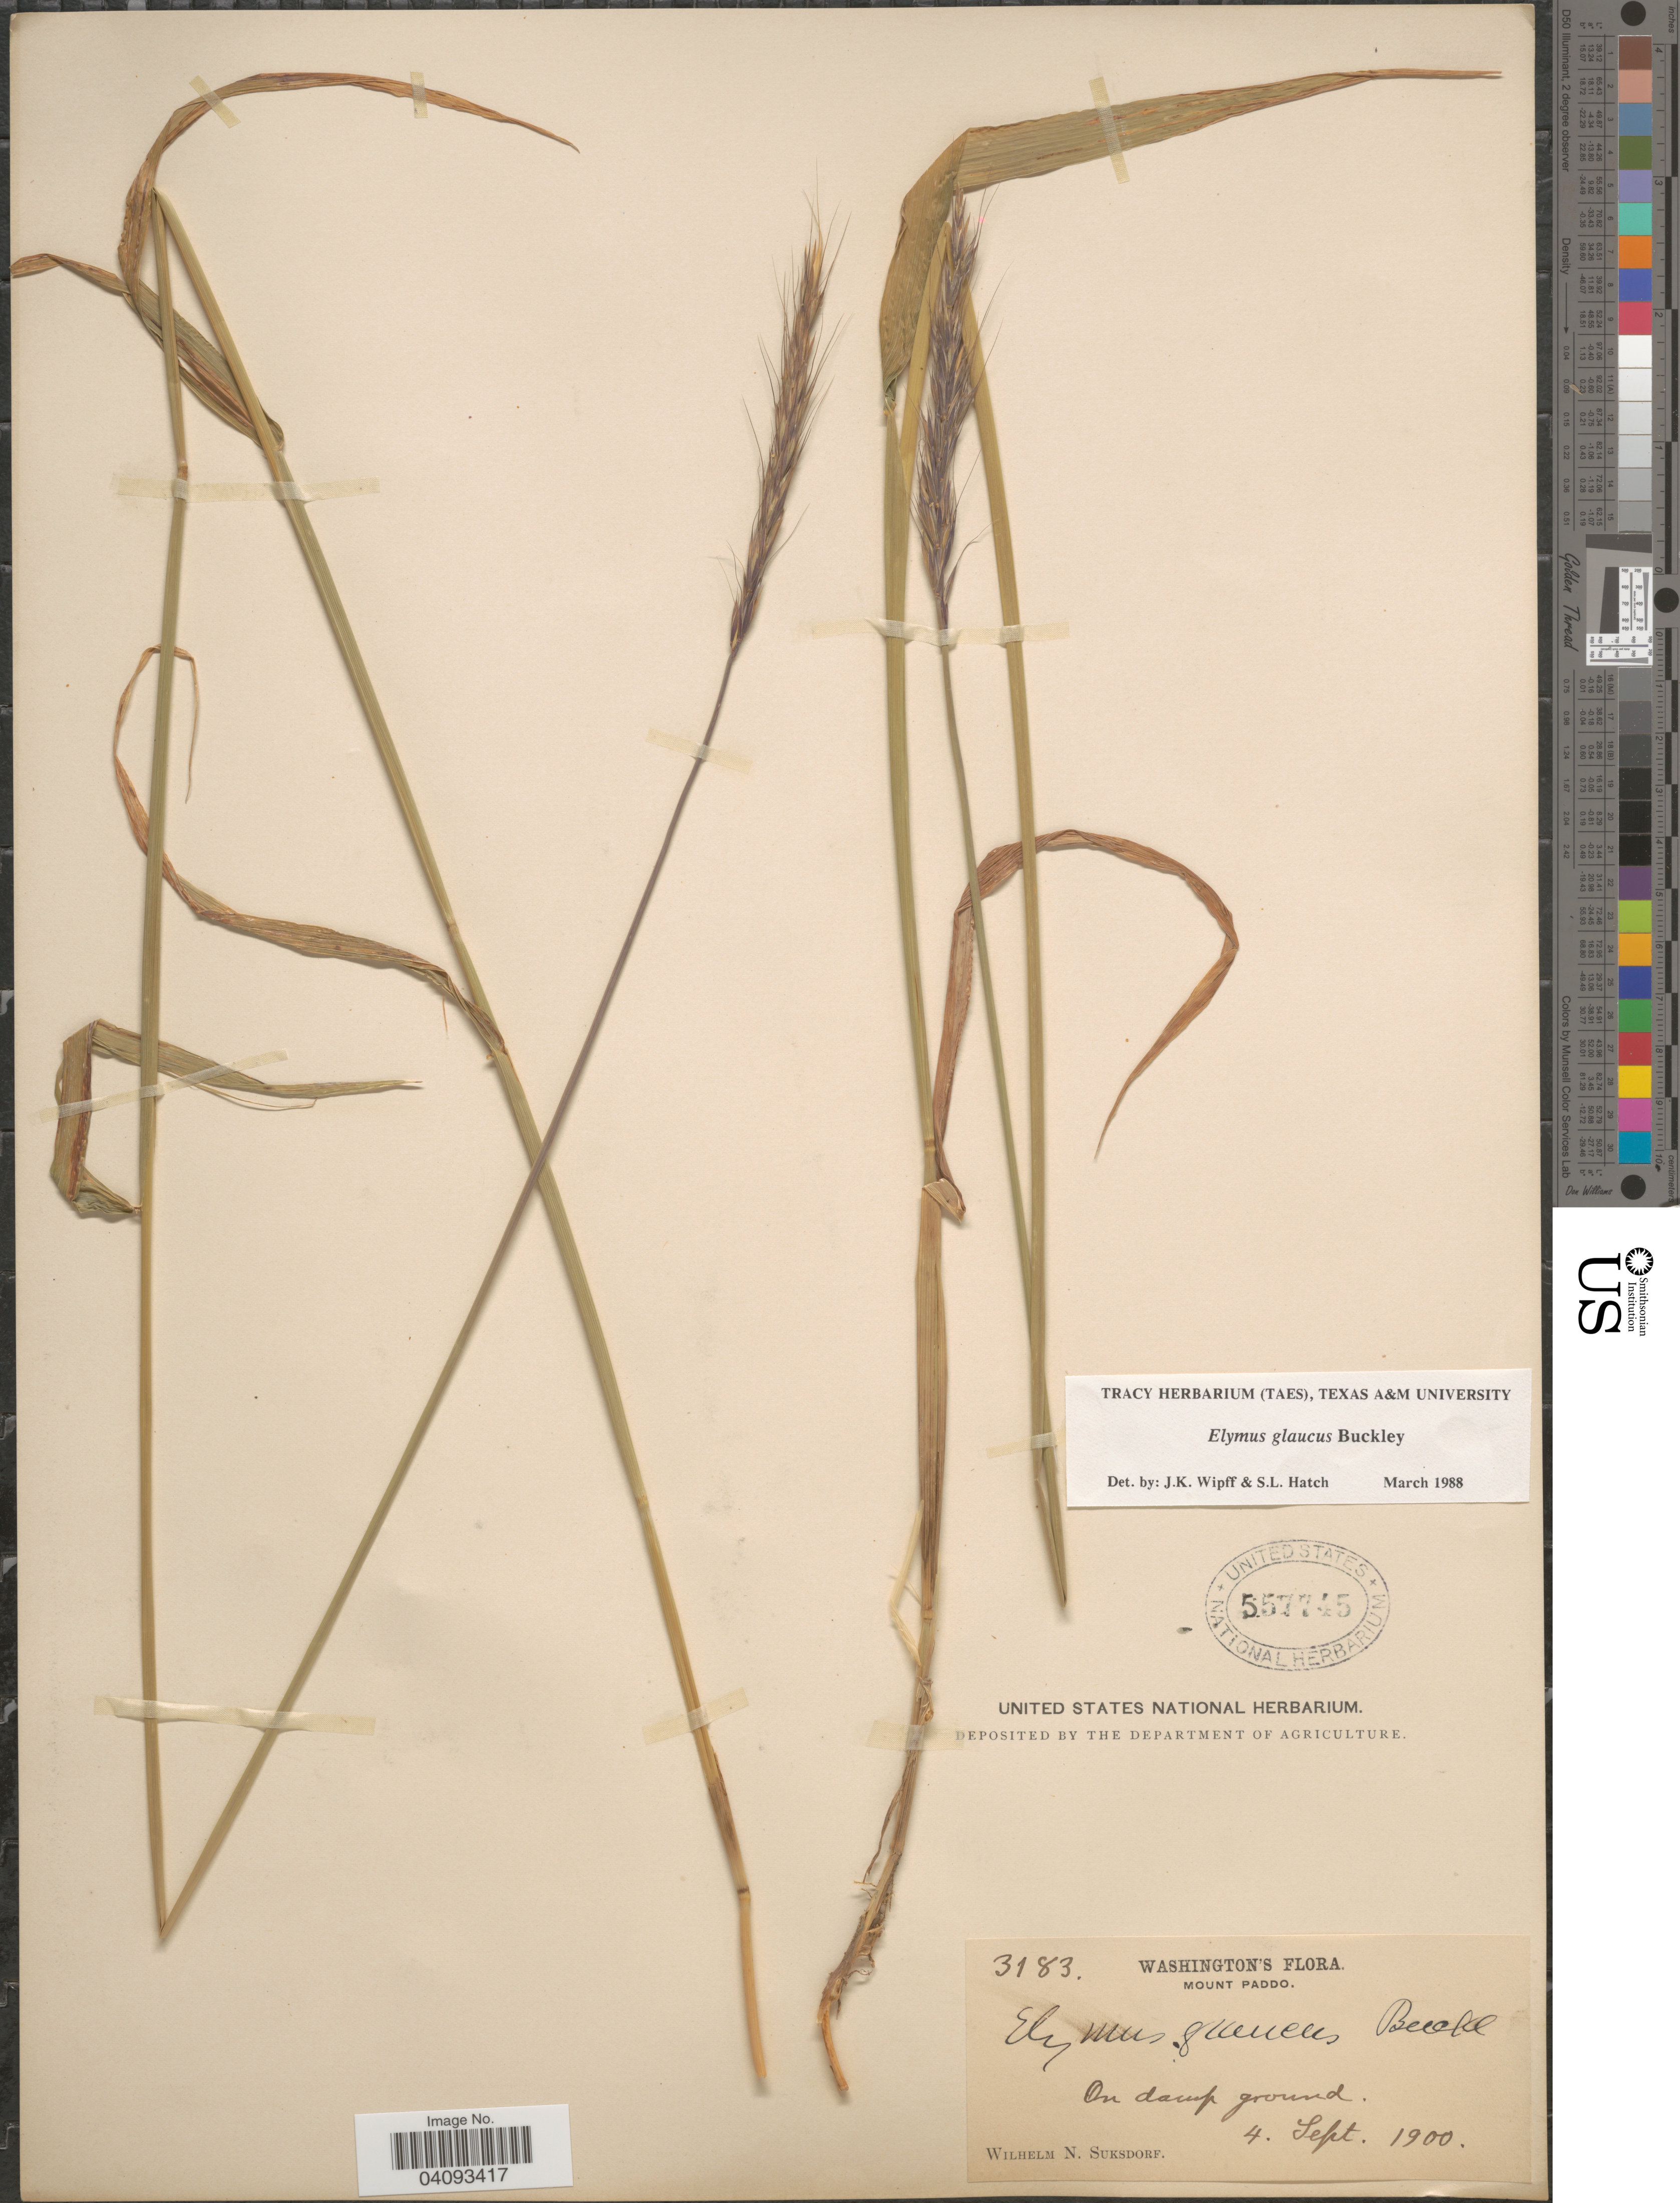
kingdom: Plantae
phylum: Tracheophyta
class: Liliopsida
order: Poales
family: Poaceae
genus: Elymus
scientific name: Elymus glaucus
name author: Buckley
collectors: W. N. Suksdorf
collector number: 3183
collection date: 1900-09-04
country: United States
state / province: Washington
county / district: Skamania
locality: Mount Paddo. On damp ground.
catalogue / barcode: US 557745